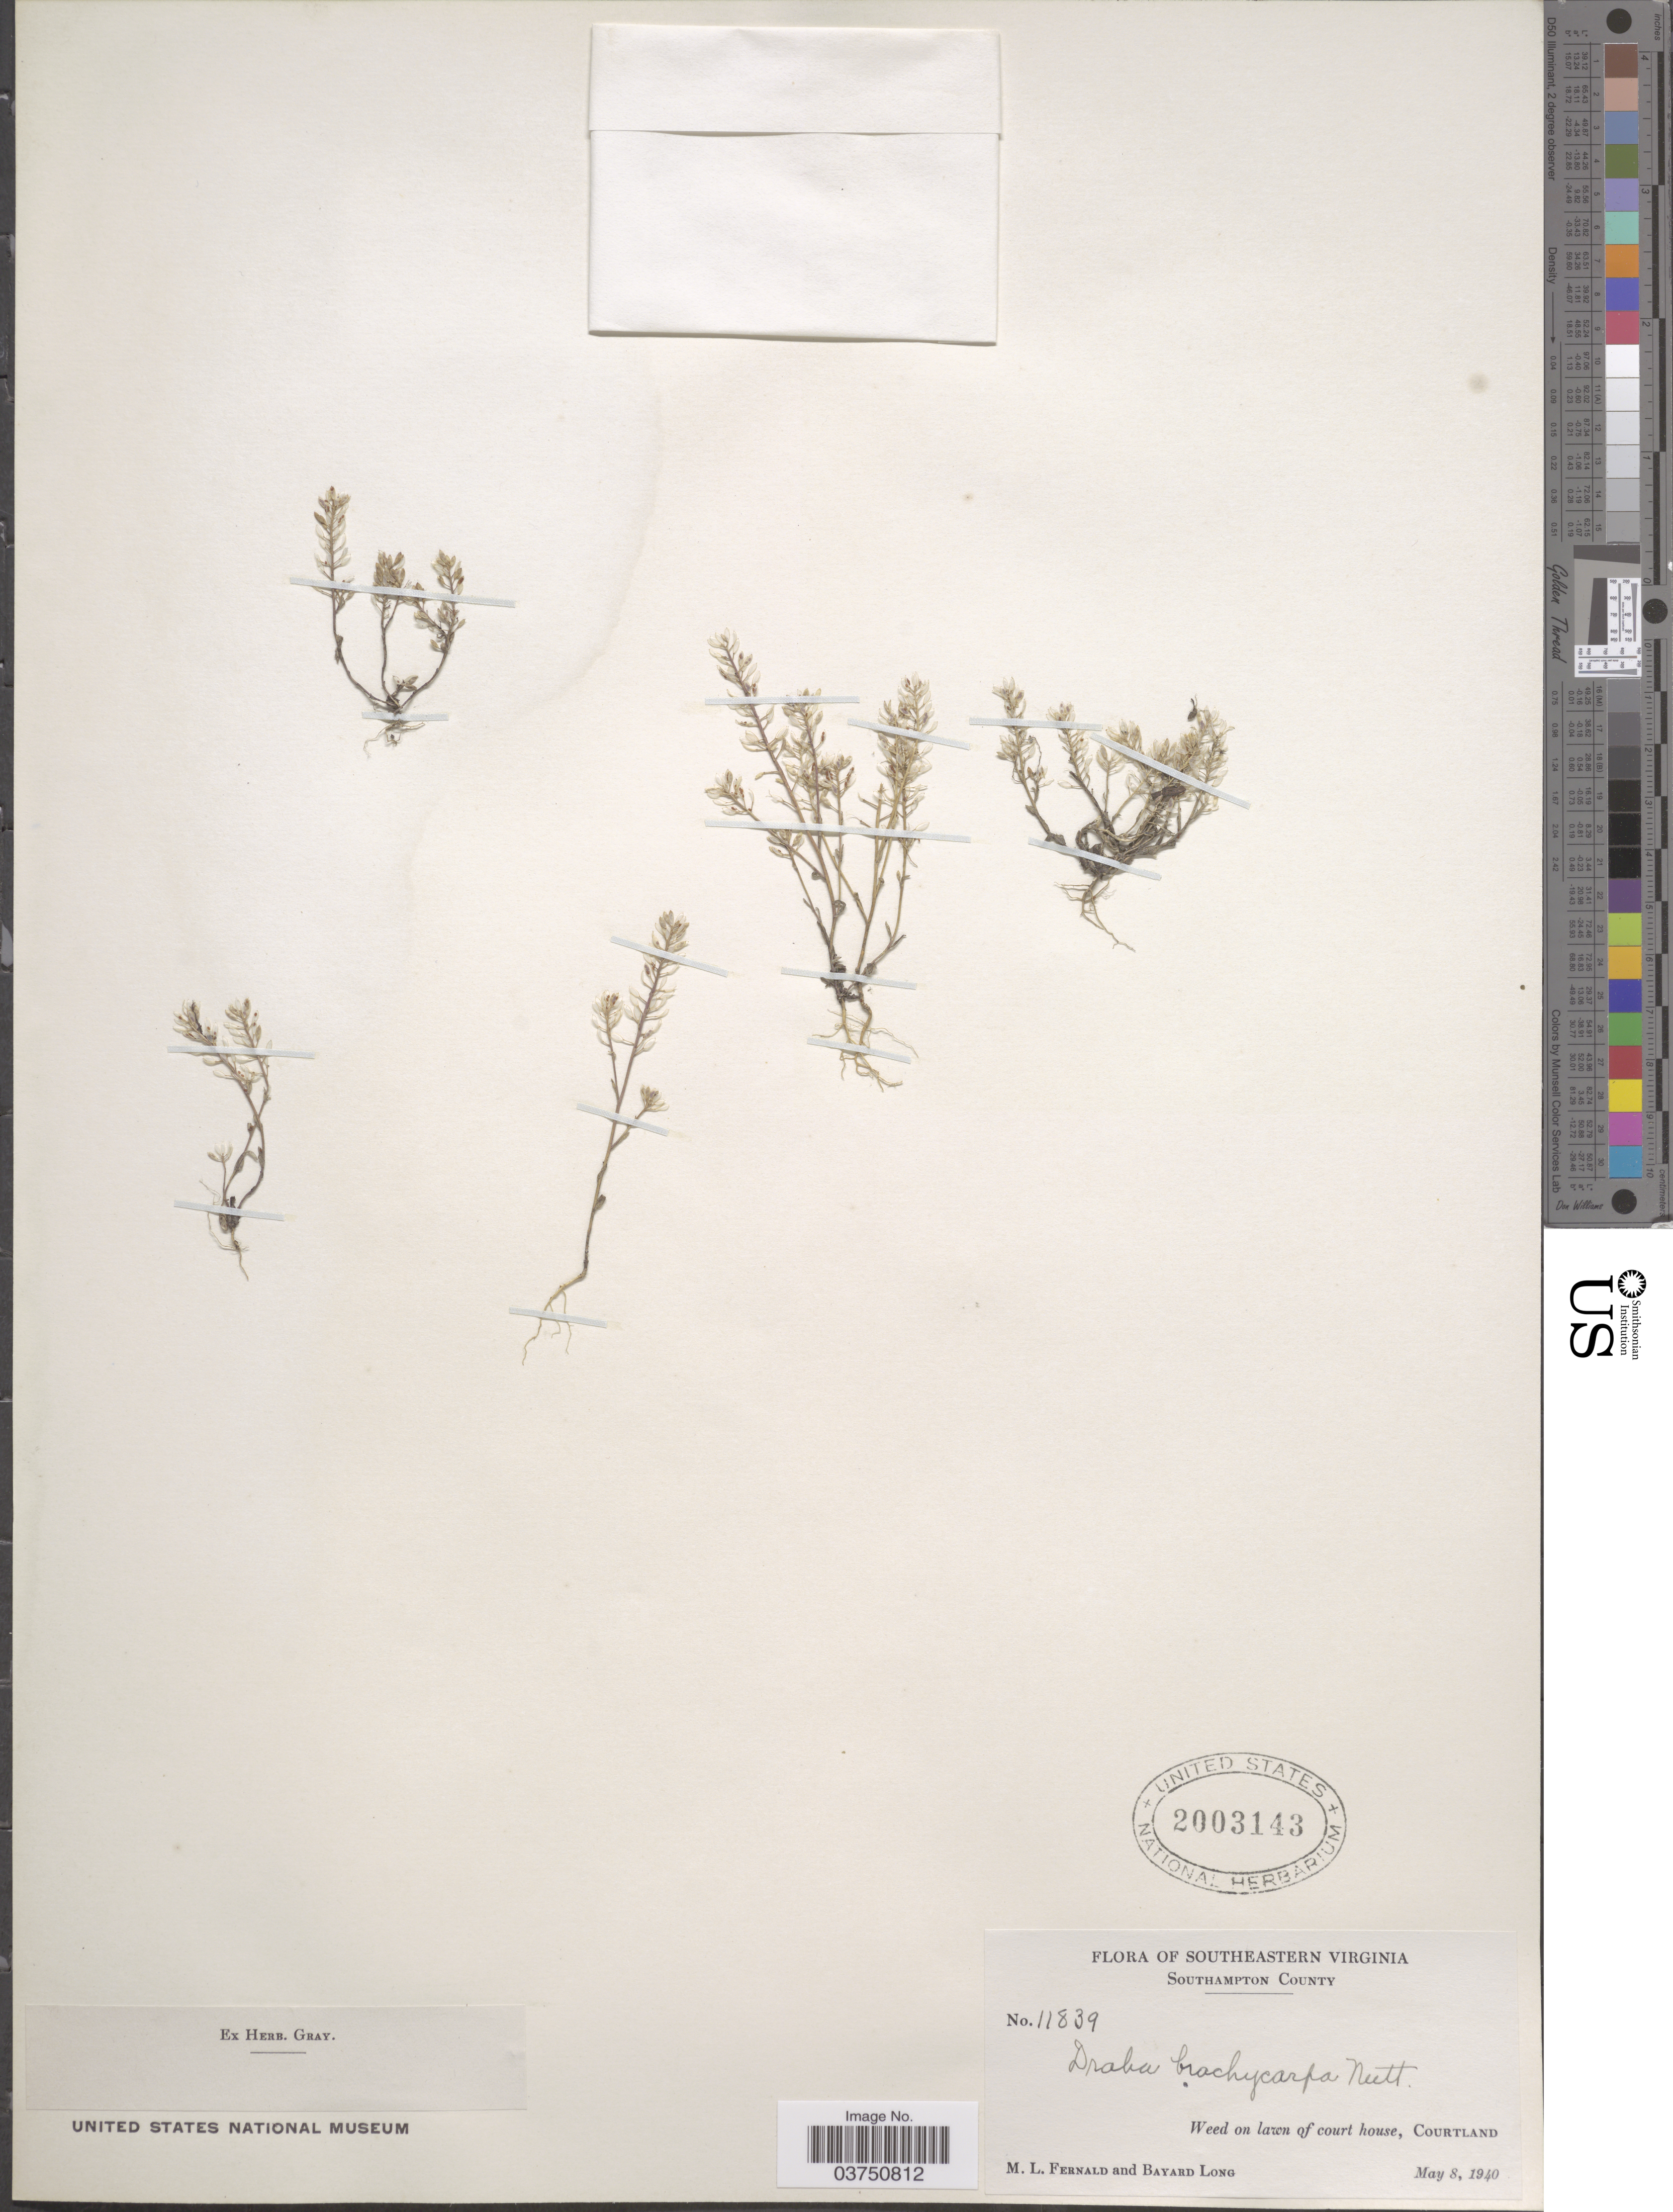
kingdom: Plantae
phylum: Tracheophyta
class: Magnoliopsida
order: Brassicales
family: Brassicaceae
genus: Draba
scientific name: Draba brachycarpa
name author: (Nutt.) Torr. & A. Gray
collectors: M. L. Fernald & B. Long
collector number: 11839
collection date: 1940-05-08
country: United States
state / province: Virginia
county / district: Southampton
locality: Southeastern Virginia. Southampton County. Weed on lawn of court house, Courtland.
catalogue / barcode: US 2003143